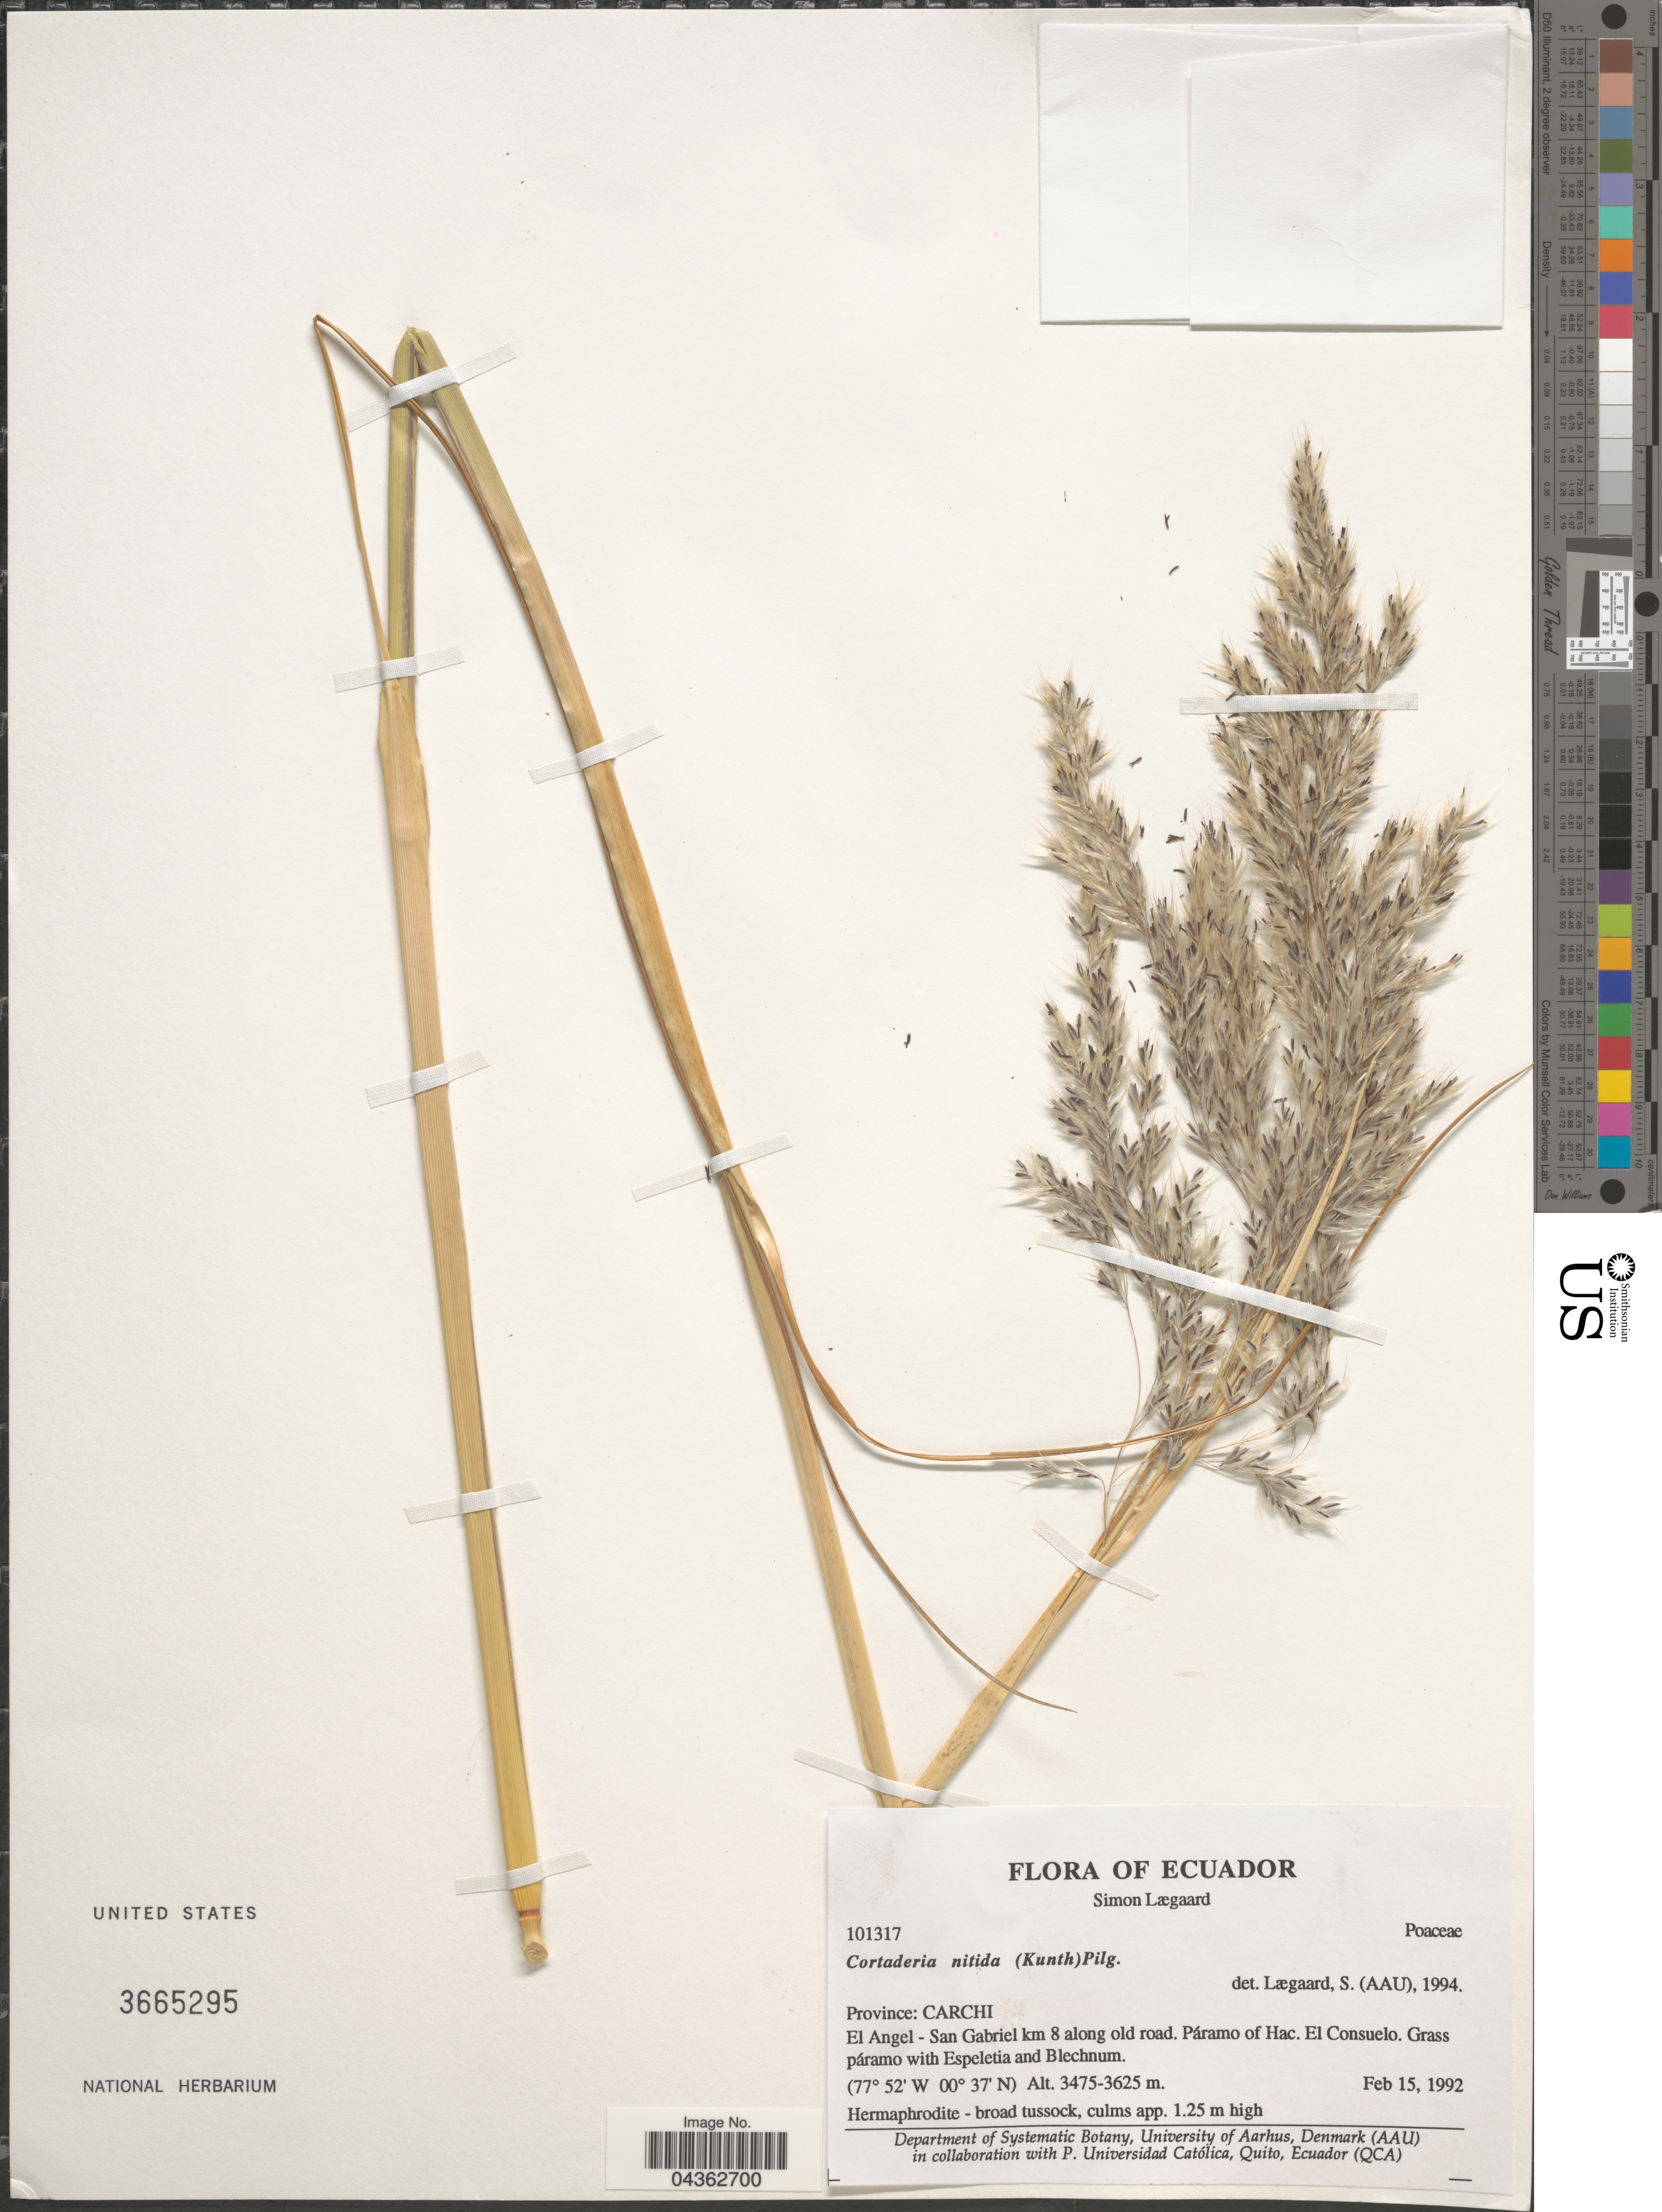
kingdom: Plantae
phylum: Tracheophyta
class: Liliopsida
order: Poales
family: Poaceae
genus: Cortaderia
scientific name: Cortaderia nitida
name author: (Kunth) Pilg.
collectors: S. Lægaard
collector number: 101317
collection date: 1992-02-15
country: Ecuador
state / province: Carchi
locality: El Angel - San Gabriel km 8 along old road. Páramo of Hac. El Consuelo.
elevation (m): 3475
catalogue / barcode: US 3665295